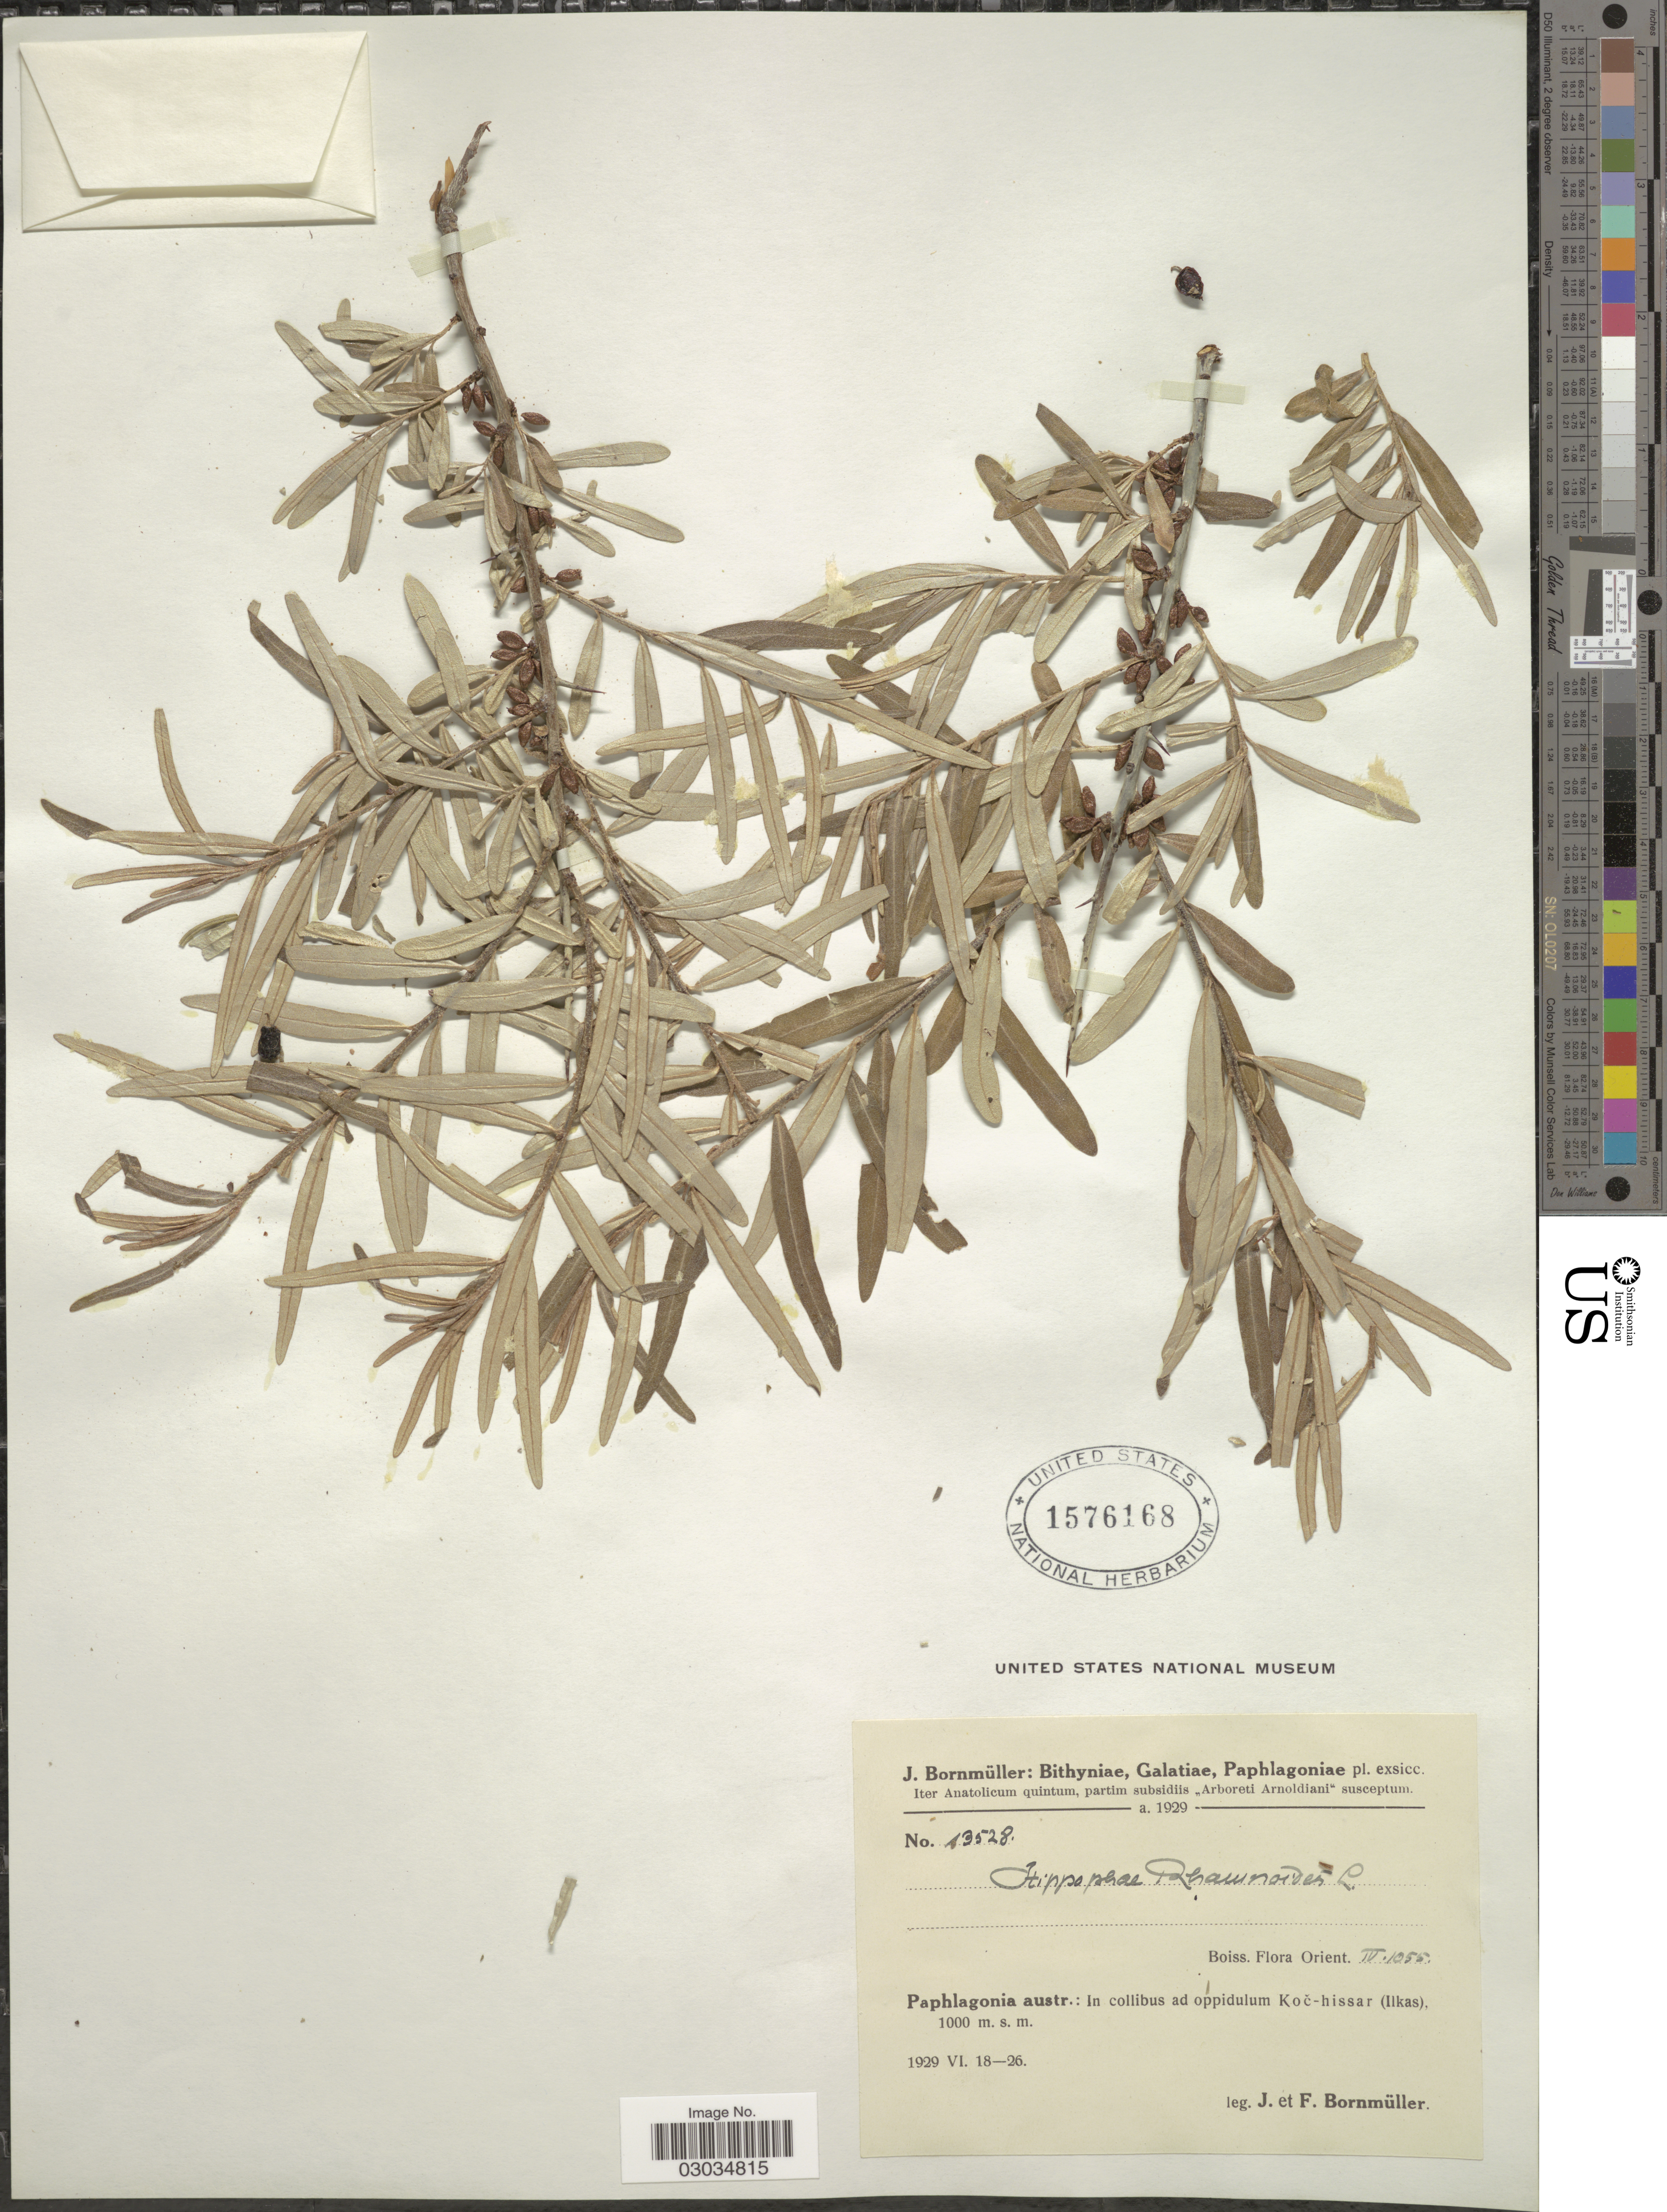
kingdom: Plantae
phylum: Tracheophyta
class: Magnoliopsida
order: Rosales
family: Elaeagnaceae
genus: Hippophae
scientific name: Hippophae rhamnoides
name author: L.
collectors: J. Bornmüller & F. Bornmüller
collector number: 13528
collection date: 1929-06-18/1929-06-26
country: Turkey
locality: Bithyniae, Galatiae, Paphlagoniae, Paphlagonia austr.: In collibus ad oppidulum Koc-hissar (Ilkas).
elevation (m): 1000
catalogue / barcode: US 1576168